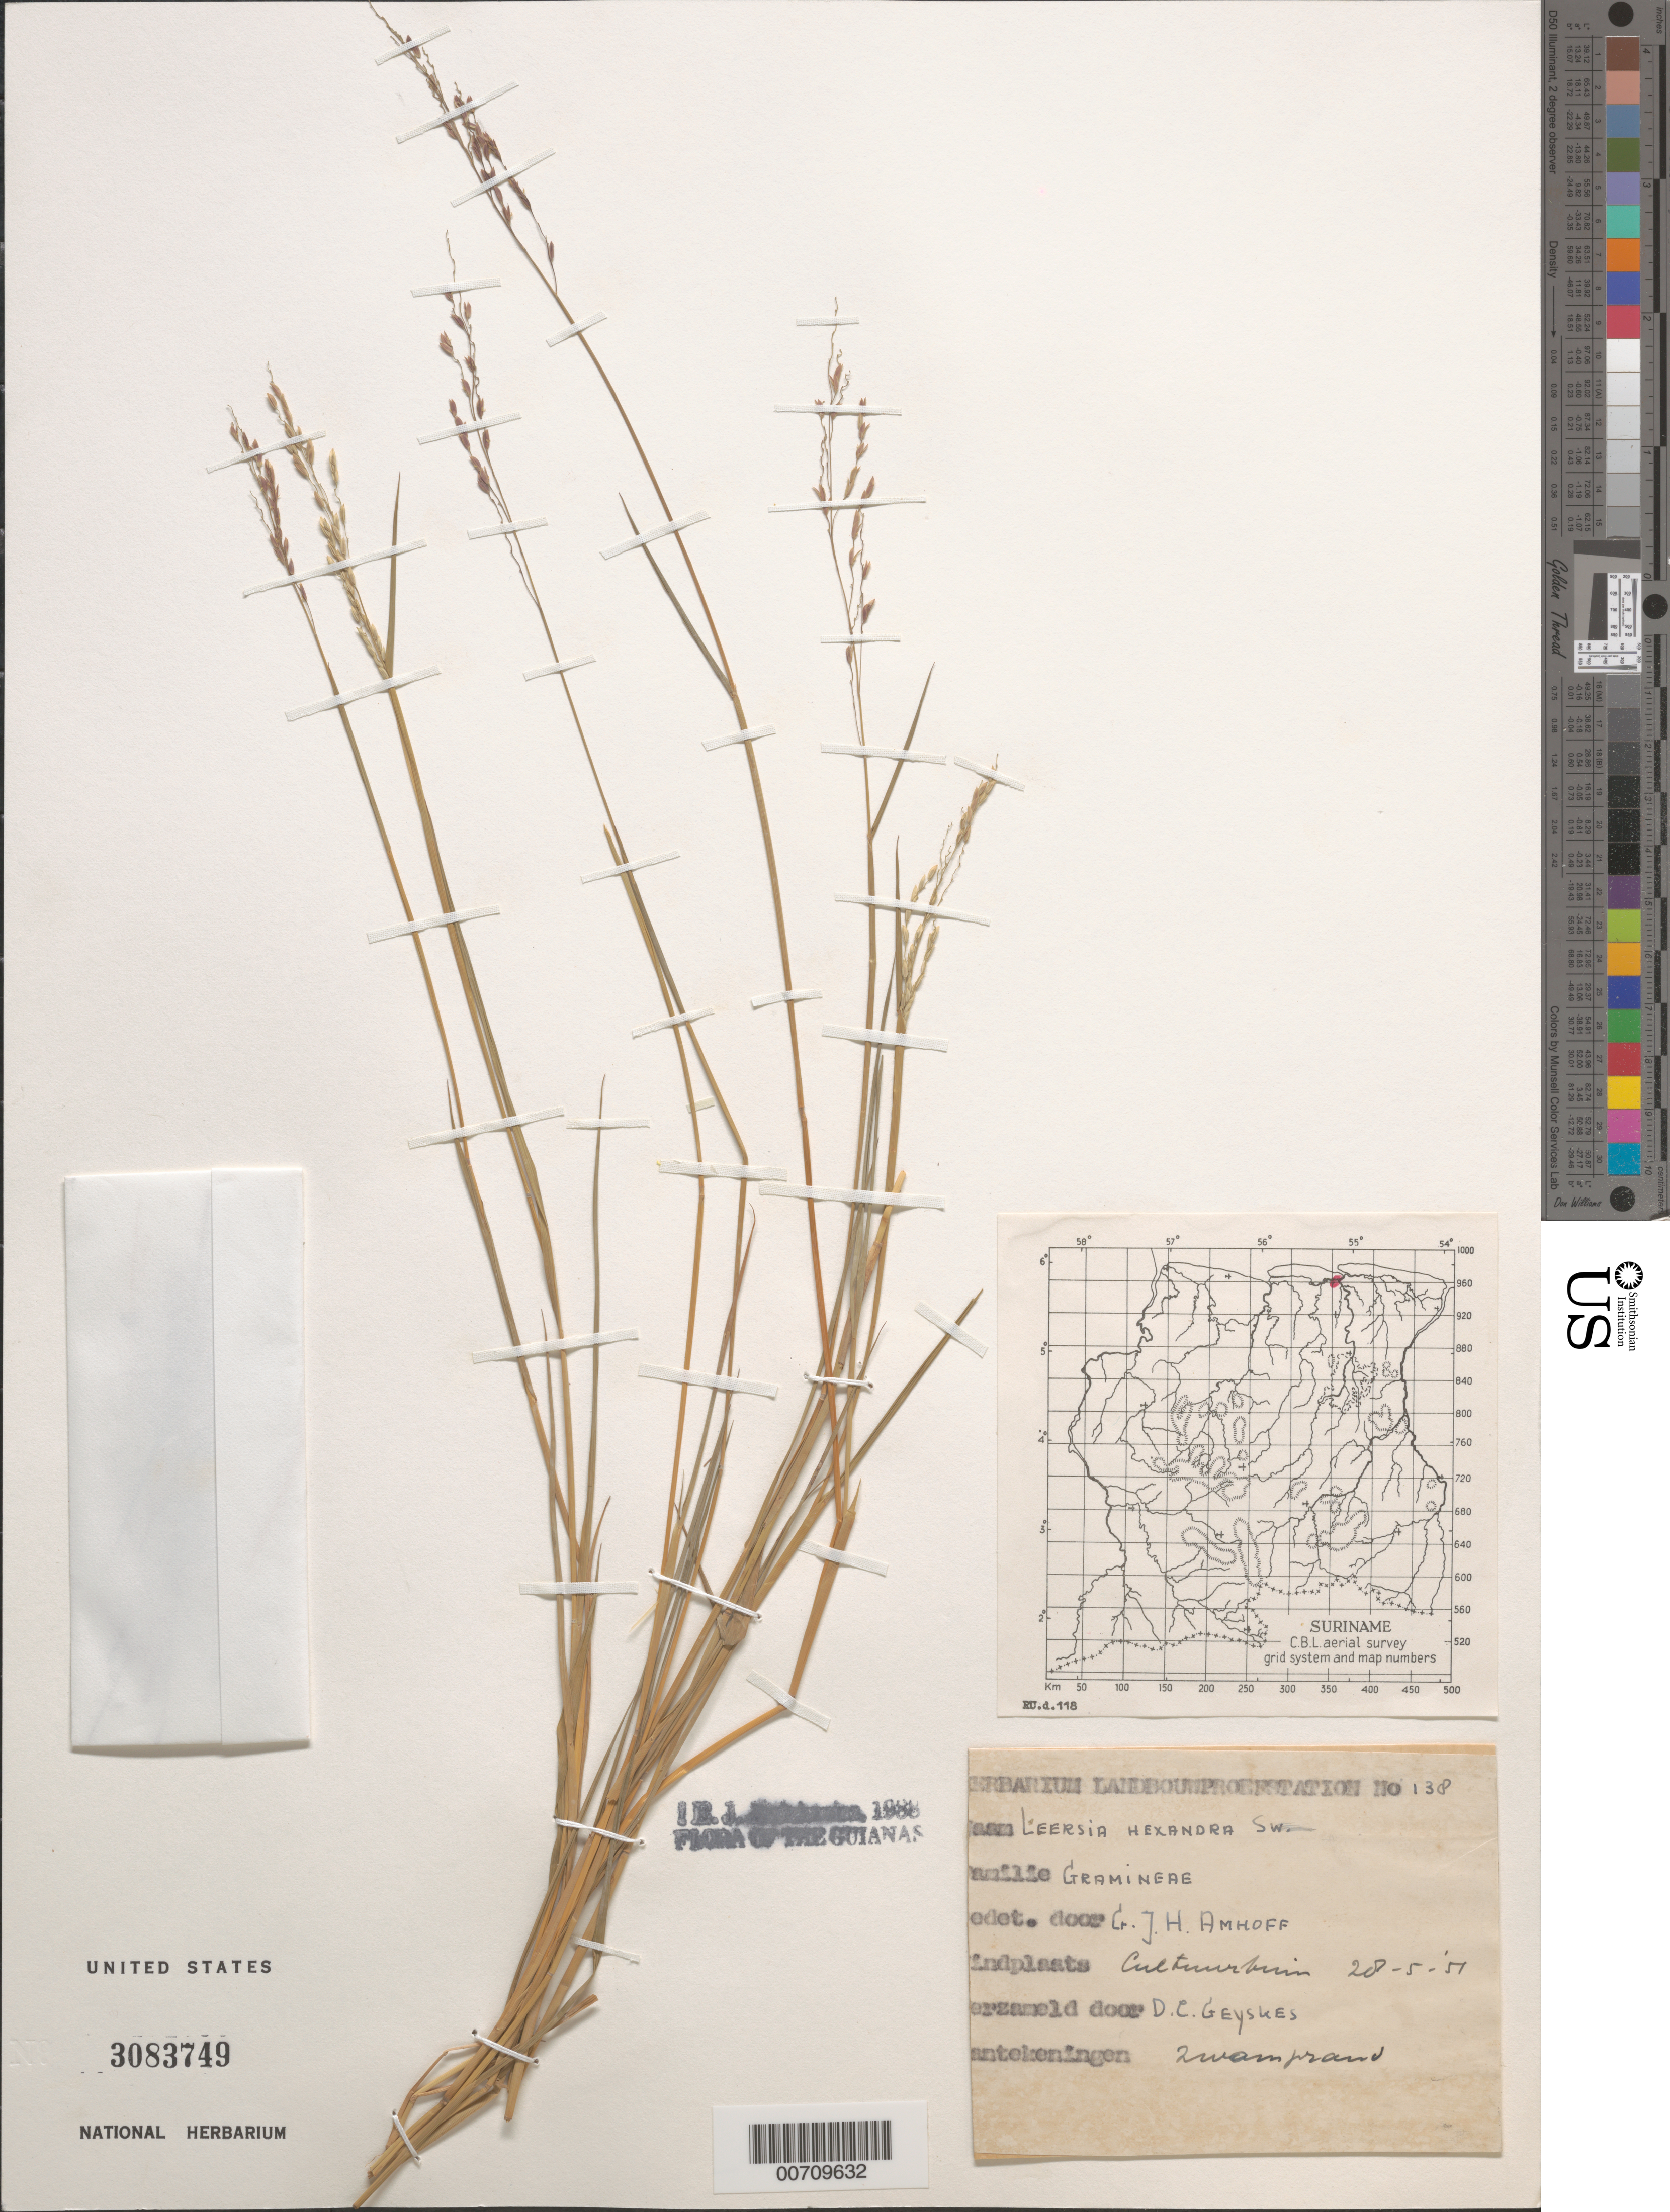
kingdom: Plantae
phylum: Tracheophyta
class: Liliopsida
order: Poales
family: Poaceae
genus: Leersia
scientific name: Leersia hexandra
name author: Sw.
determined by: Amshoff, G. J. H.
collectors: D. Geijskes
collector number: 138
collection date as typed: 28-May-51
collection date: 1951-05-28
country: Suriname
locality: Paramaribo, Cultuurtuin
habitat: Swamprand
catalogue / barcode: US 3083749